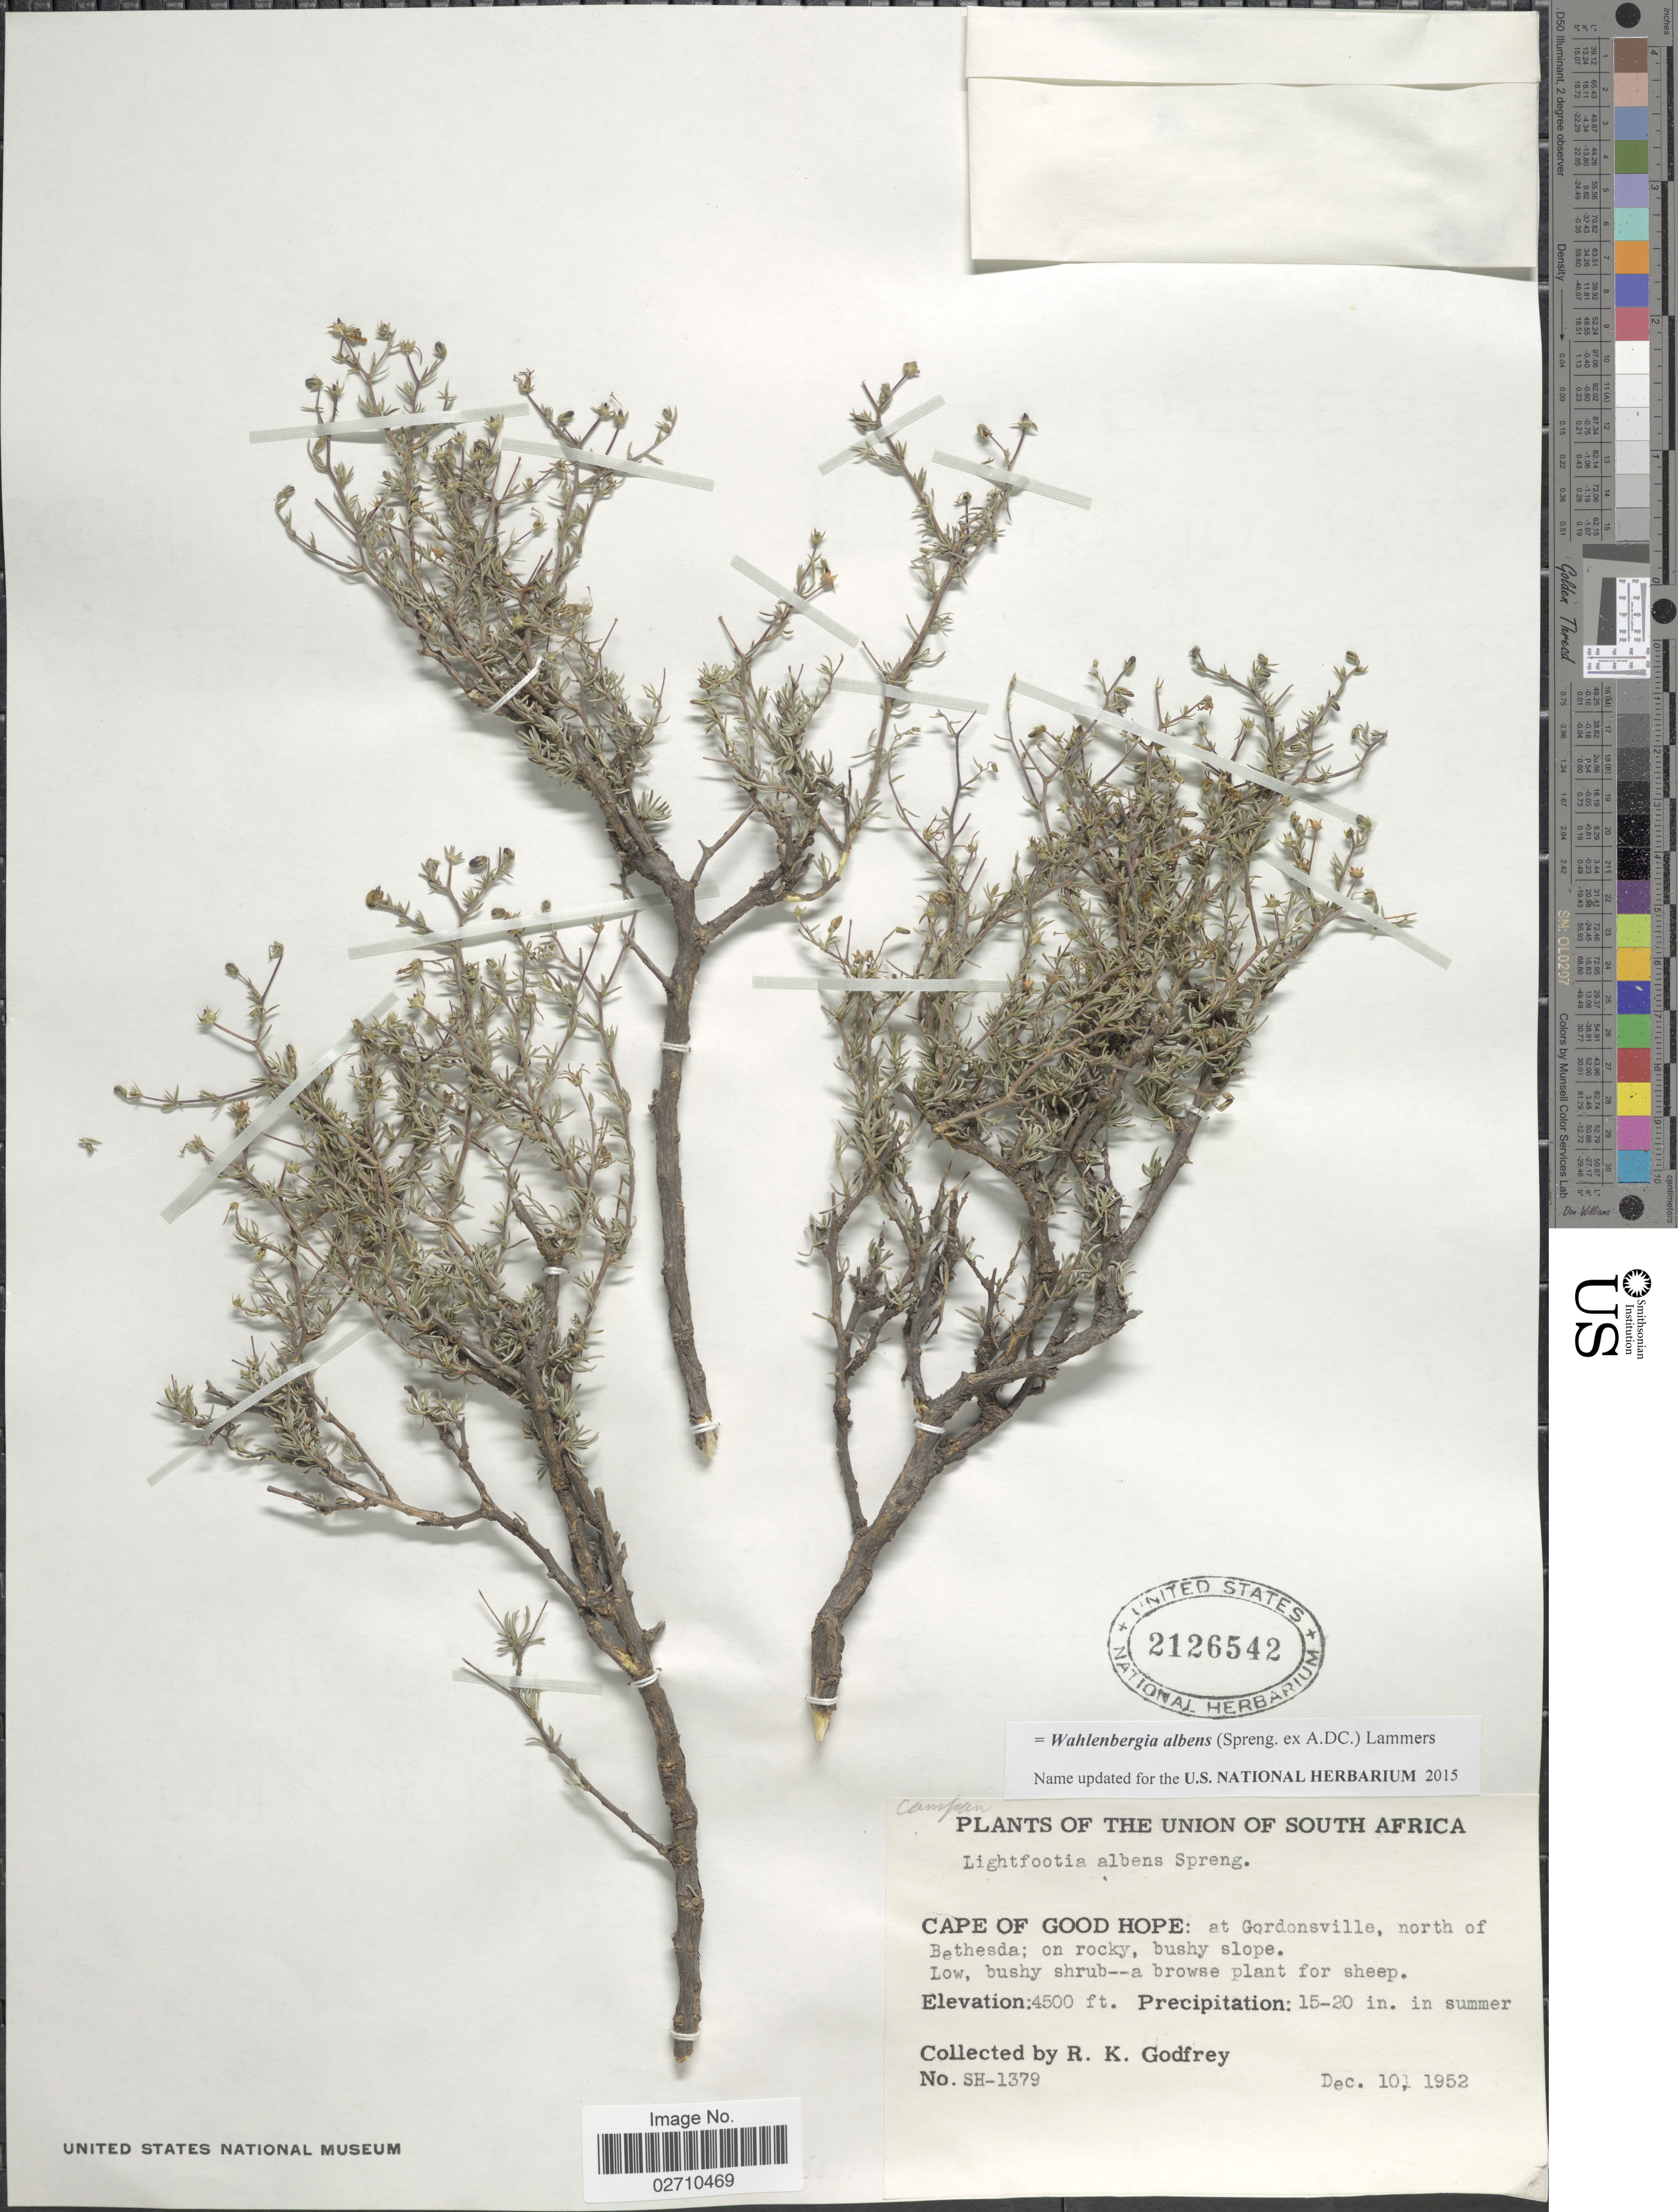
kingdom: Plantae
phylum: Tracheophyta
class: Magnoliopsida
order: Asterales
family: Campanulaceae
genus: Wahlenbergia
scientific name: Wahlenbergia albens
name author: (Spreng. ex A. DC.) Lammers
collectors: R. K. Godfrey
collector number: SH-1379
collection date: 1952-12-10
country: South Africa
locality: Union of South Africa. Cape of Good Hope: At Gordonsville, north of Bethesda.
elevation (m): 1372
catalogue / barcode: US 2126542